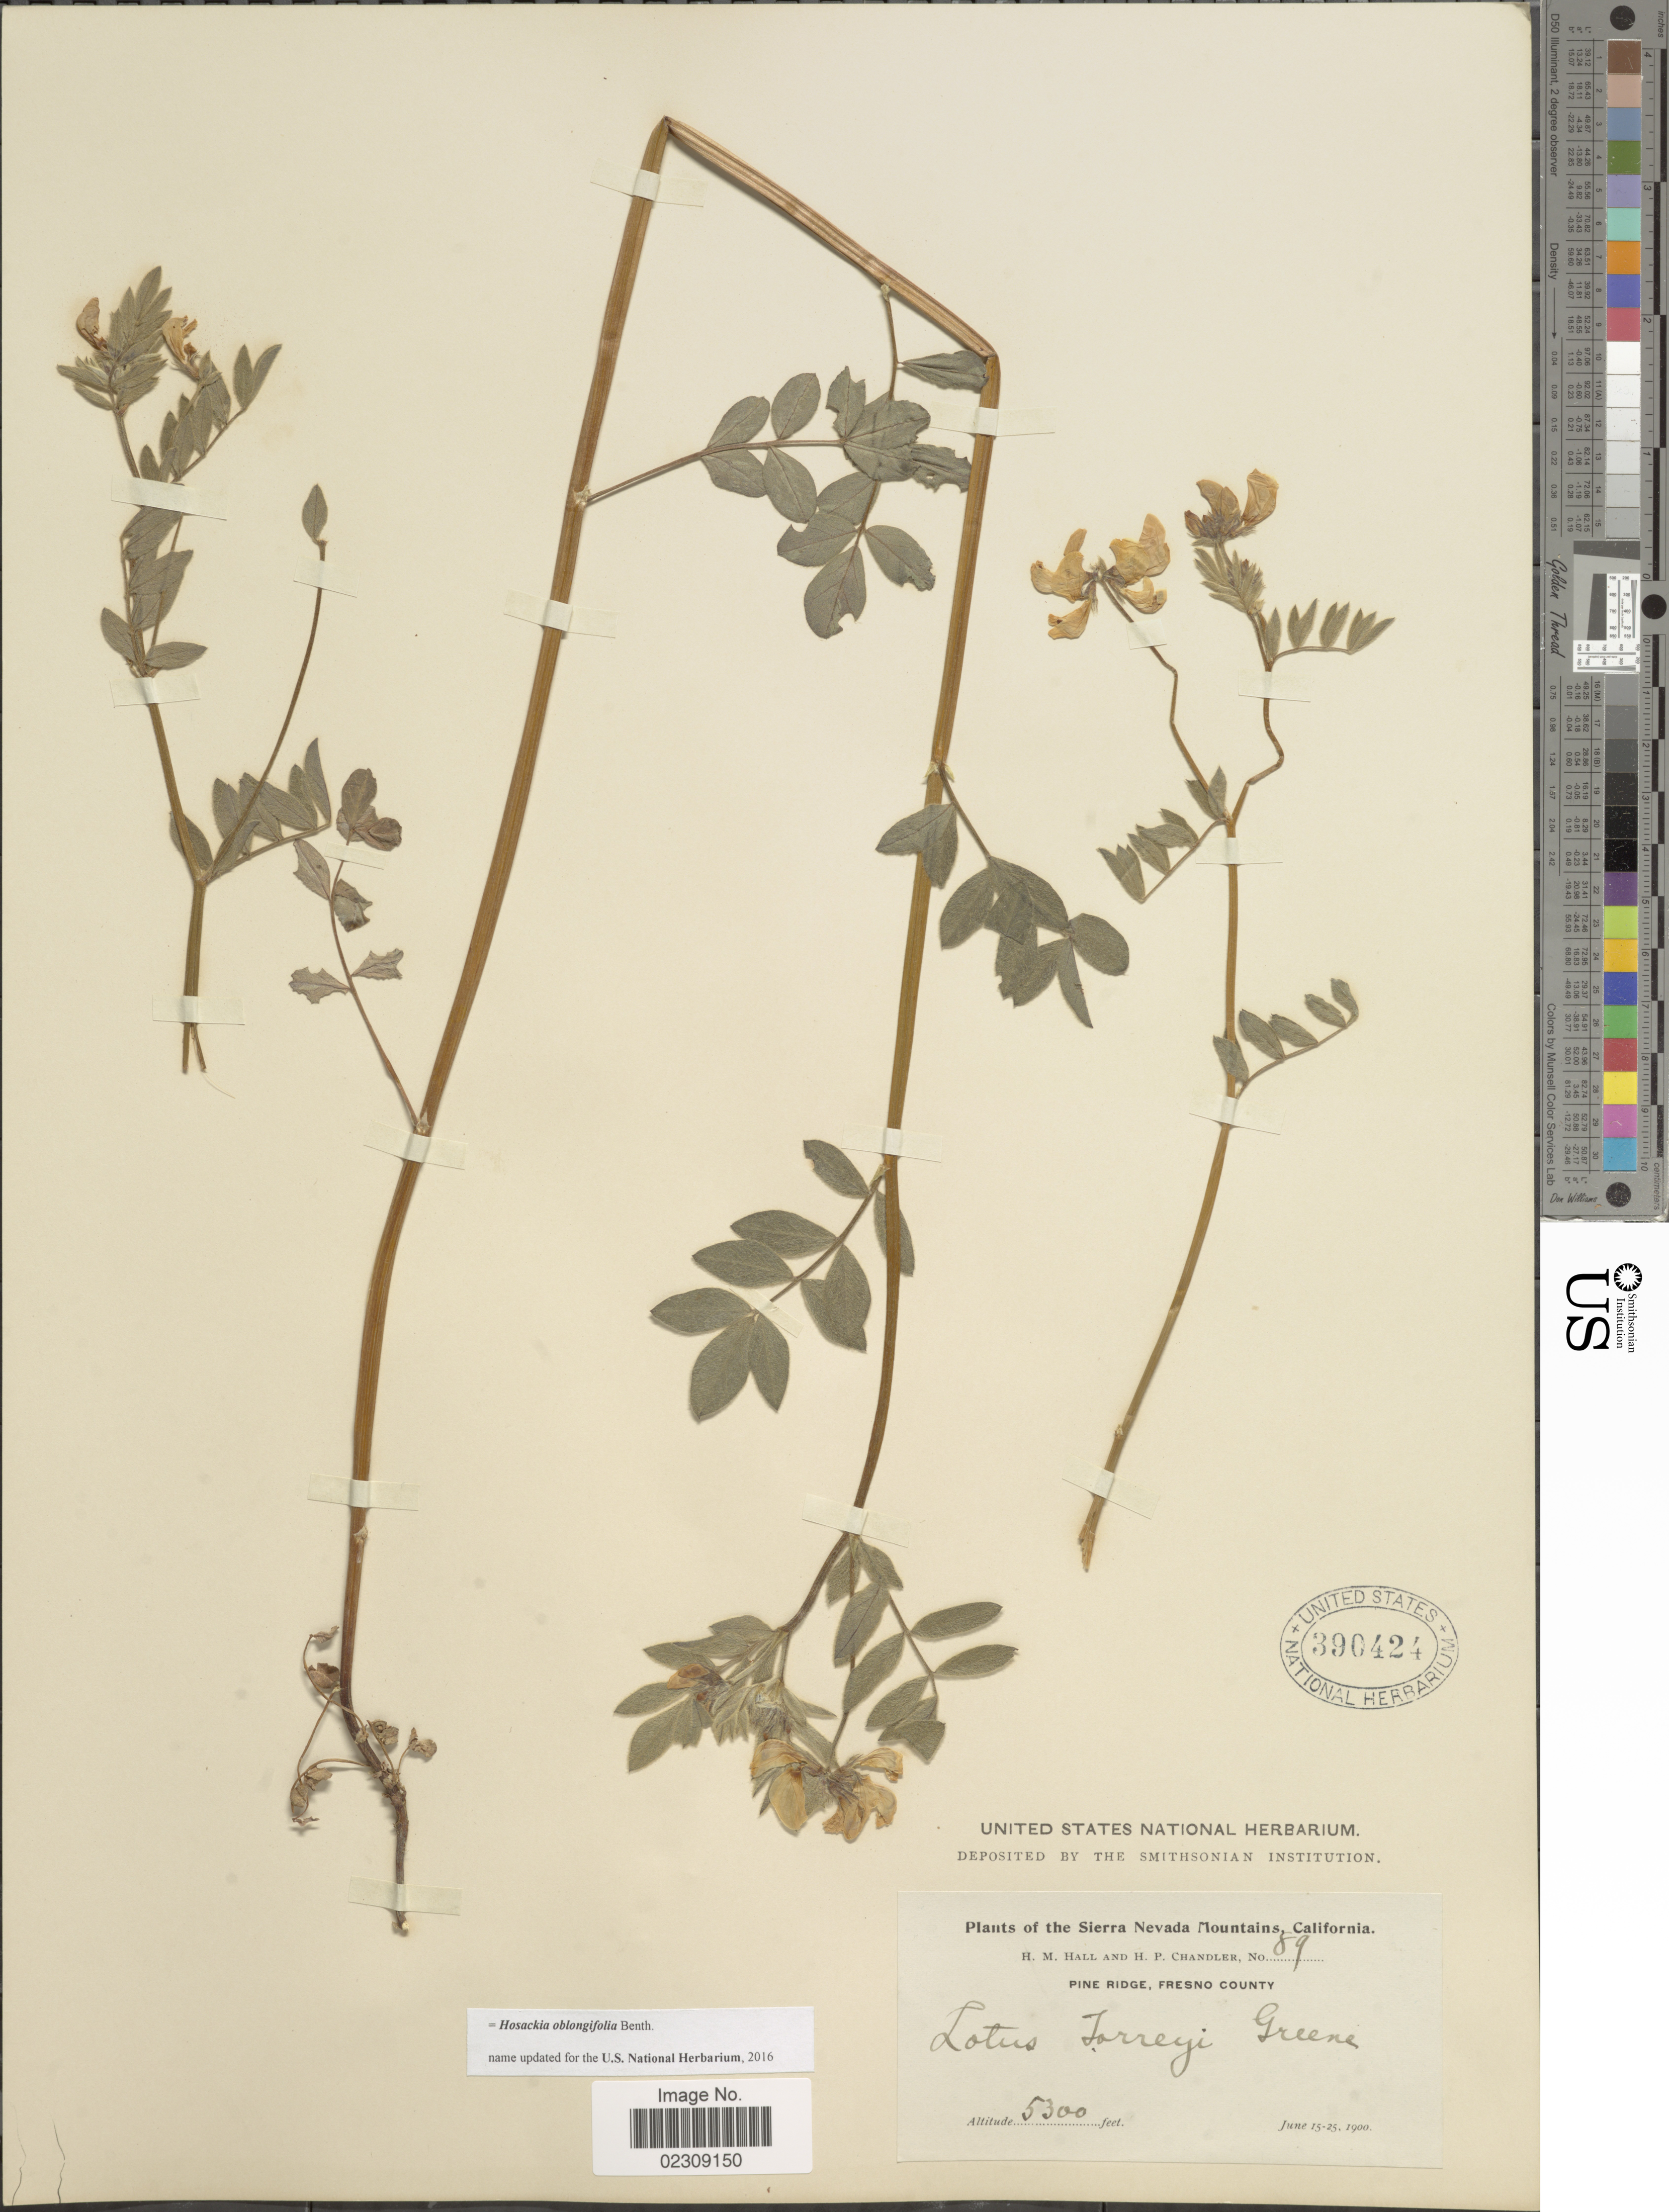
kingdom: Plantae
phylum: Tracheophyta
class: Magnoliopsida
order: Fabales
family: Fabaceae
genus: Hosackia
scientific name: Hosackia oblongifolia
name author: Benth.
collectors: H. M. Hall & H. Chandler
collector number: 89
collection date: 1900-06-15/1900-06-25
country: United States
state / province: California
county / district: Fresno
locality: The Sierra Nevada Mountains, Pine Ridge, Fresno County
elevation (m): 1615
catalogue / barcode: US 390424